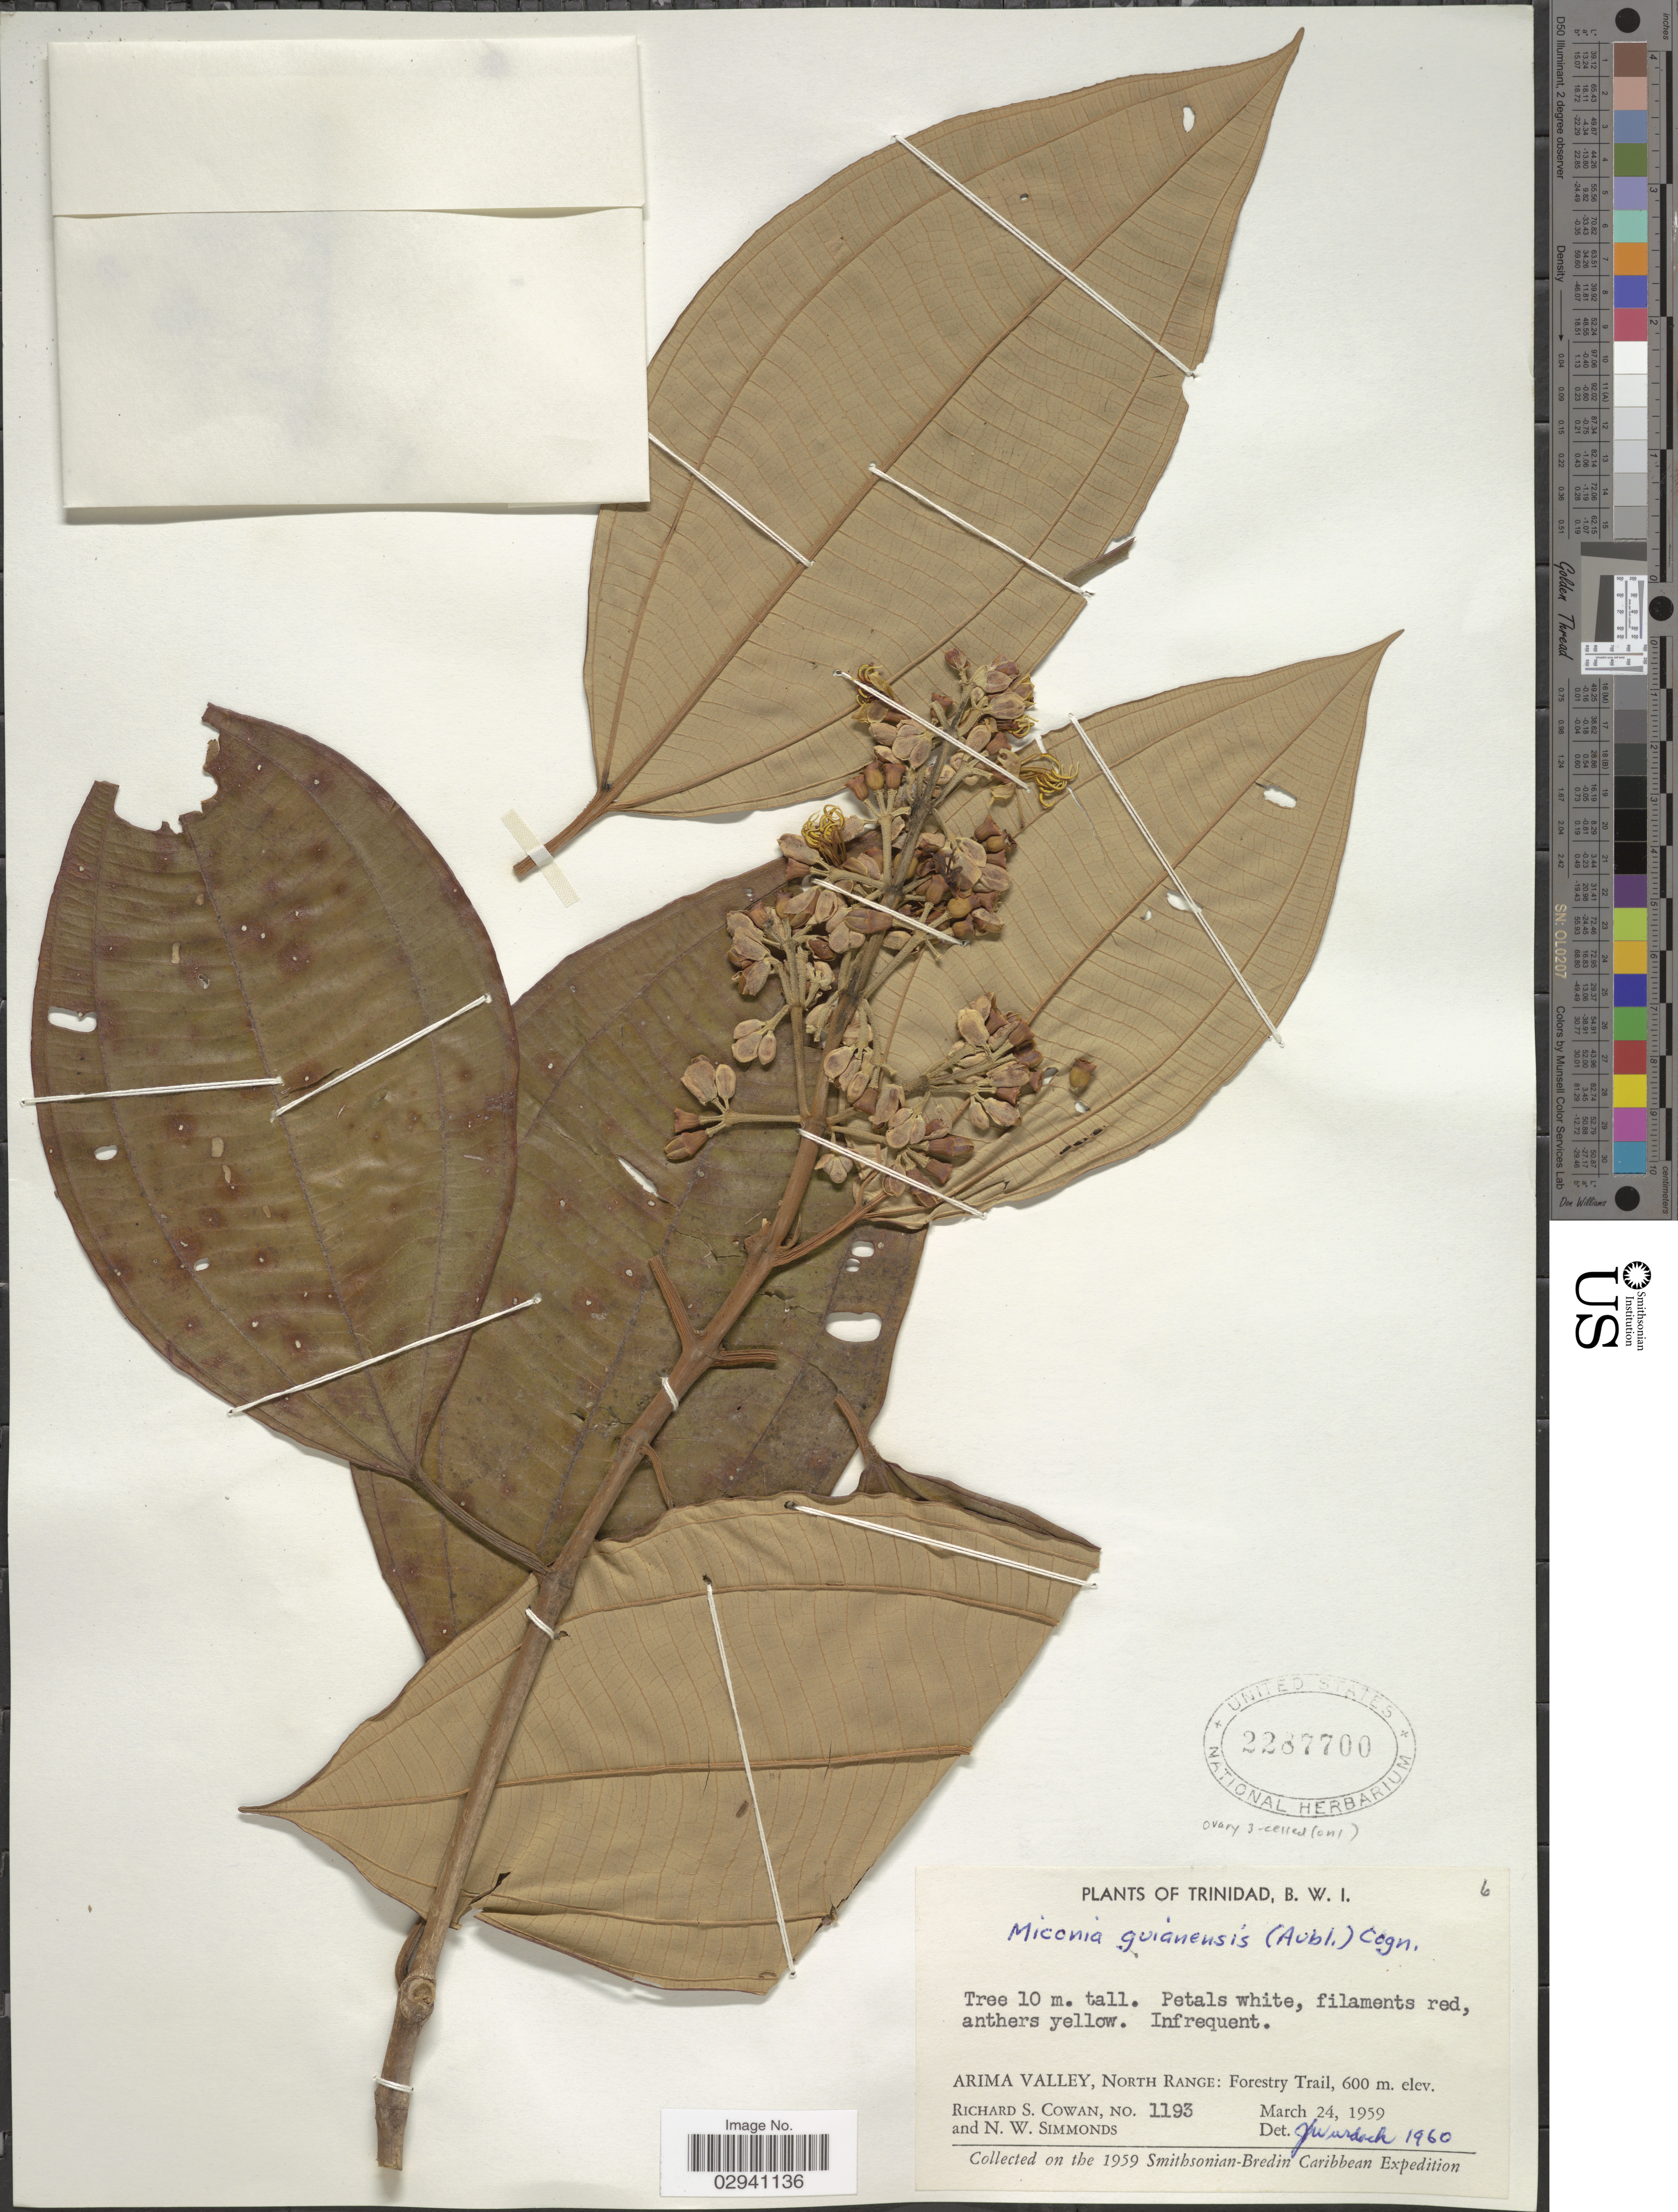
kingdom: Plantae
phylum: Tracheophyta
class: Magnoliopsida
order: Myrtales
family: Melastomataceae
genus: Miconia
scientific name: Miconia mirabilis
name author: (Aubl.) L.O. Williams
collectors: R. S. Cowan & N. W. Simmonds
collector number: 1193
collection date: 1959-03-24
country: Trinidad and Tobago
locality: Trinidad. Arima Valley, North Range: Forestry Trail.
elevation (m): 600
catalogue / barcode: US 2287700